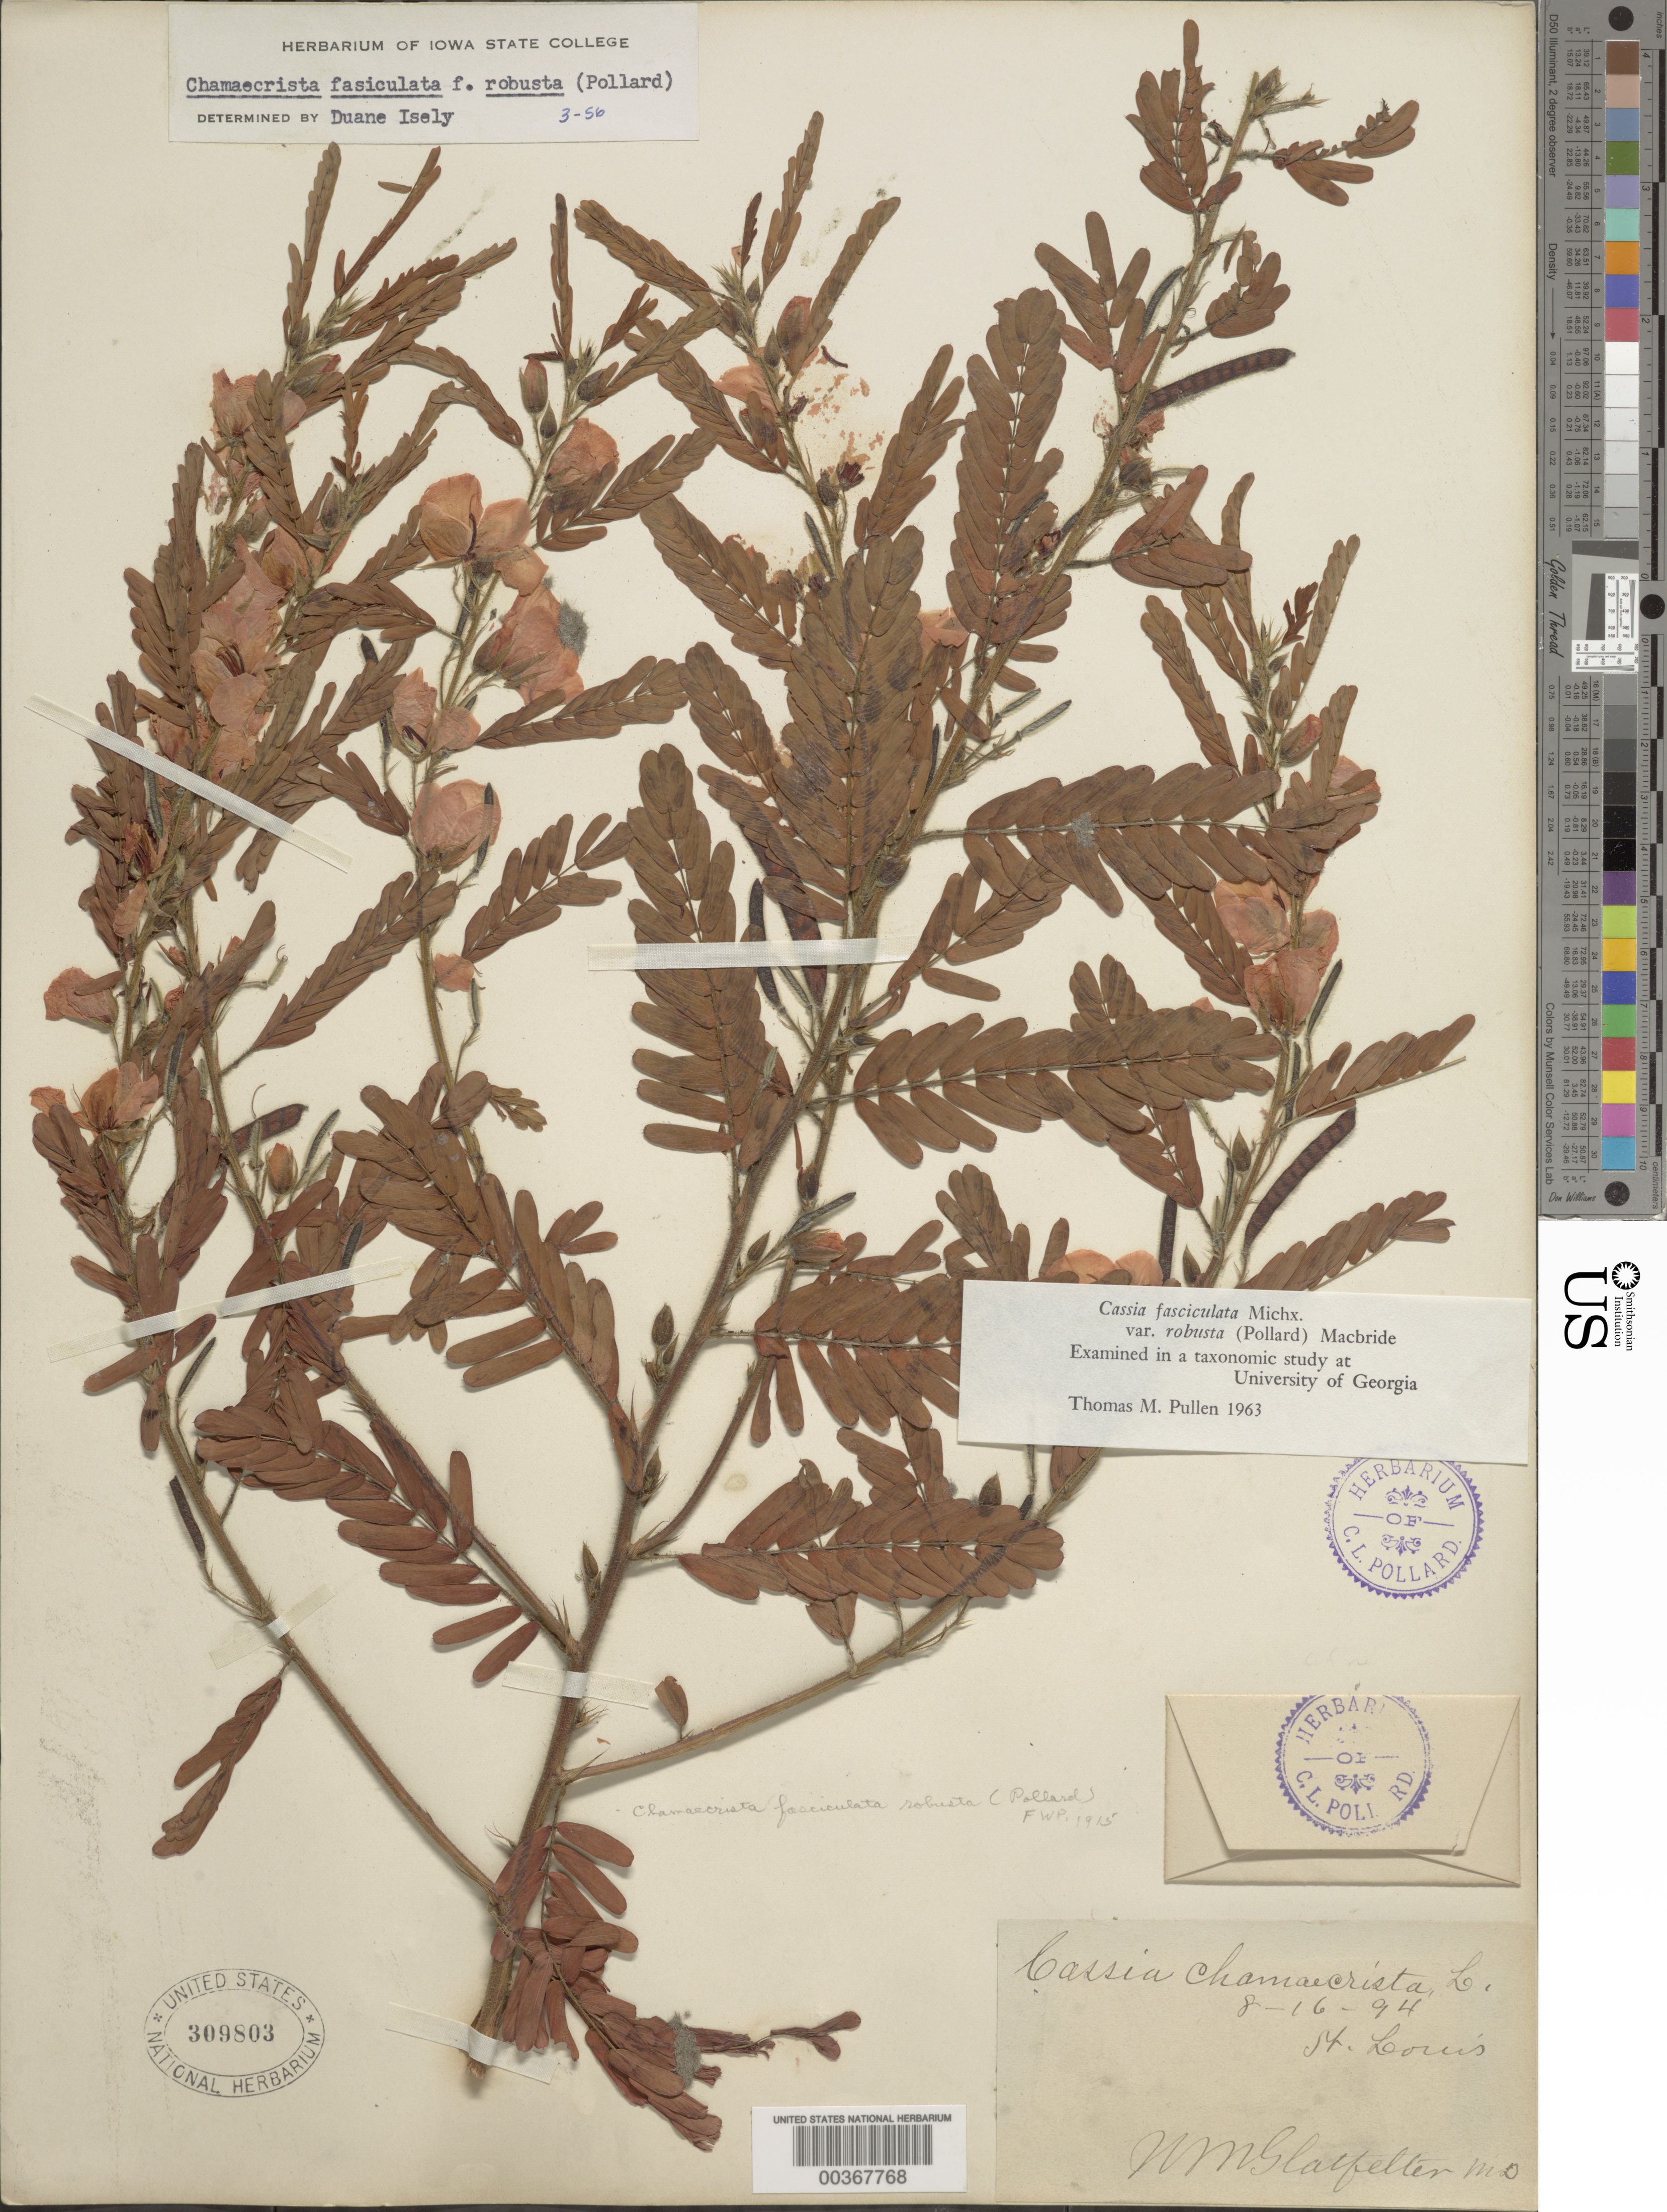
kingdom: Plantae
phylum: Tracheophyta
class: Magnoliopsida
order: Fabales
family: Fabaceae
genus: Chamaecrista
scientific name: Chamaecrista fasciculata var. robusta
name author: (Pollard) Moldenke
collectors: N. M. Glatfelter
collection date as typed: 16 Aug 1894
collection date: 1894-08-16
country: United States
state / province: Missouri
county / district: Saint Louis City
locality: St. louis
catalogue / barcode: US 309803